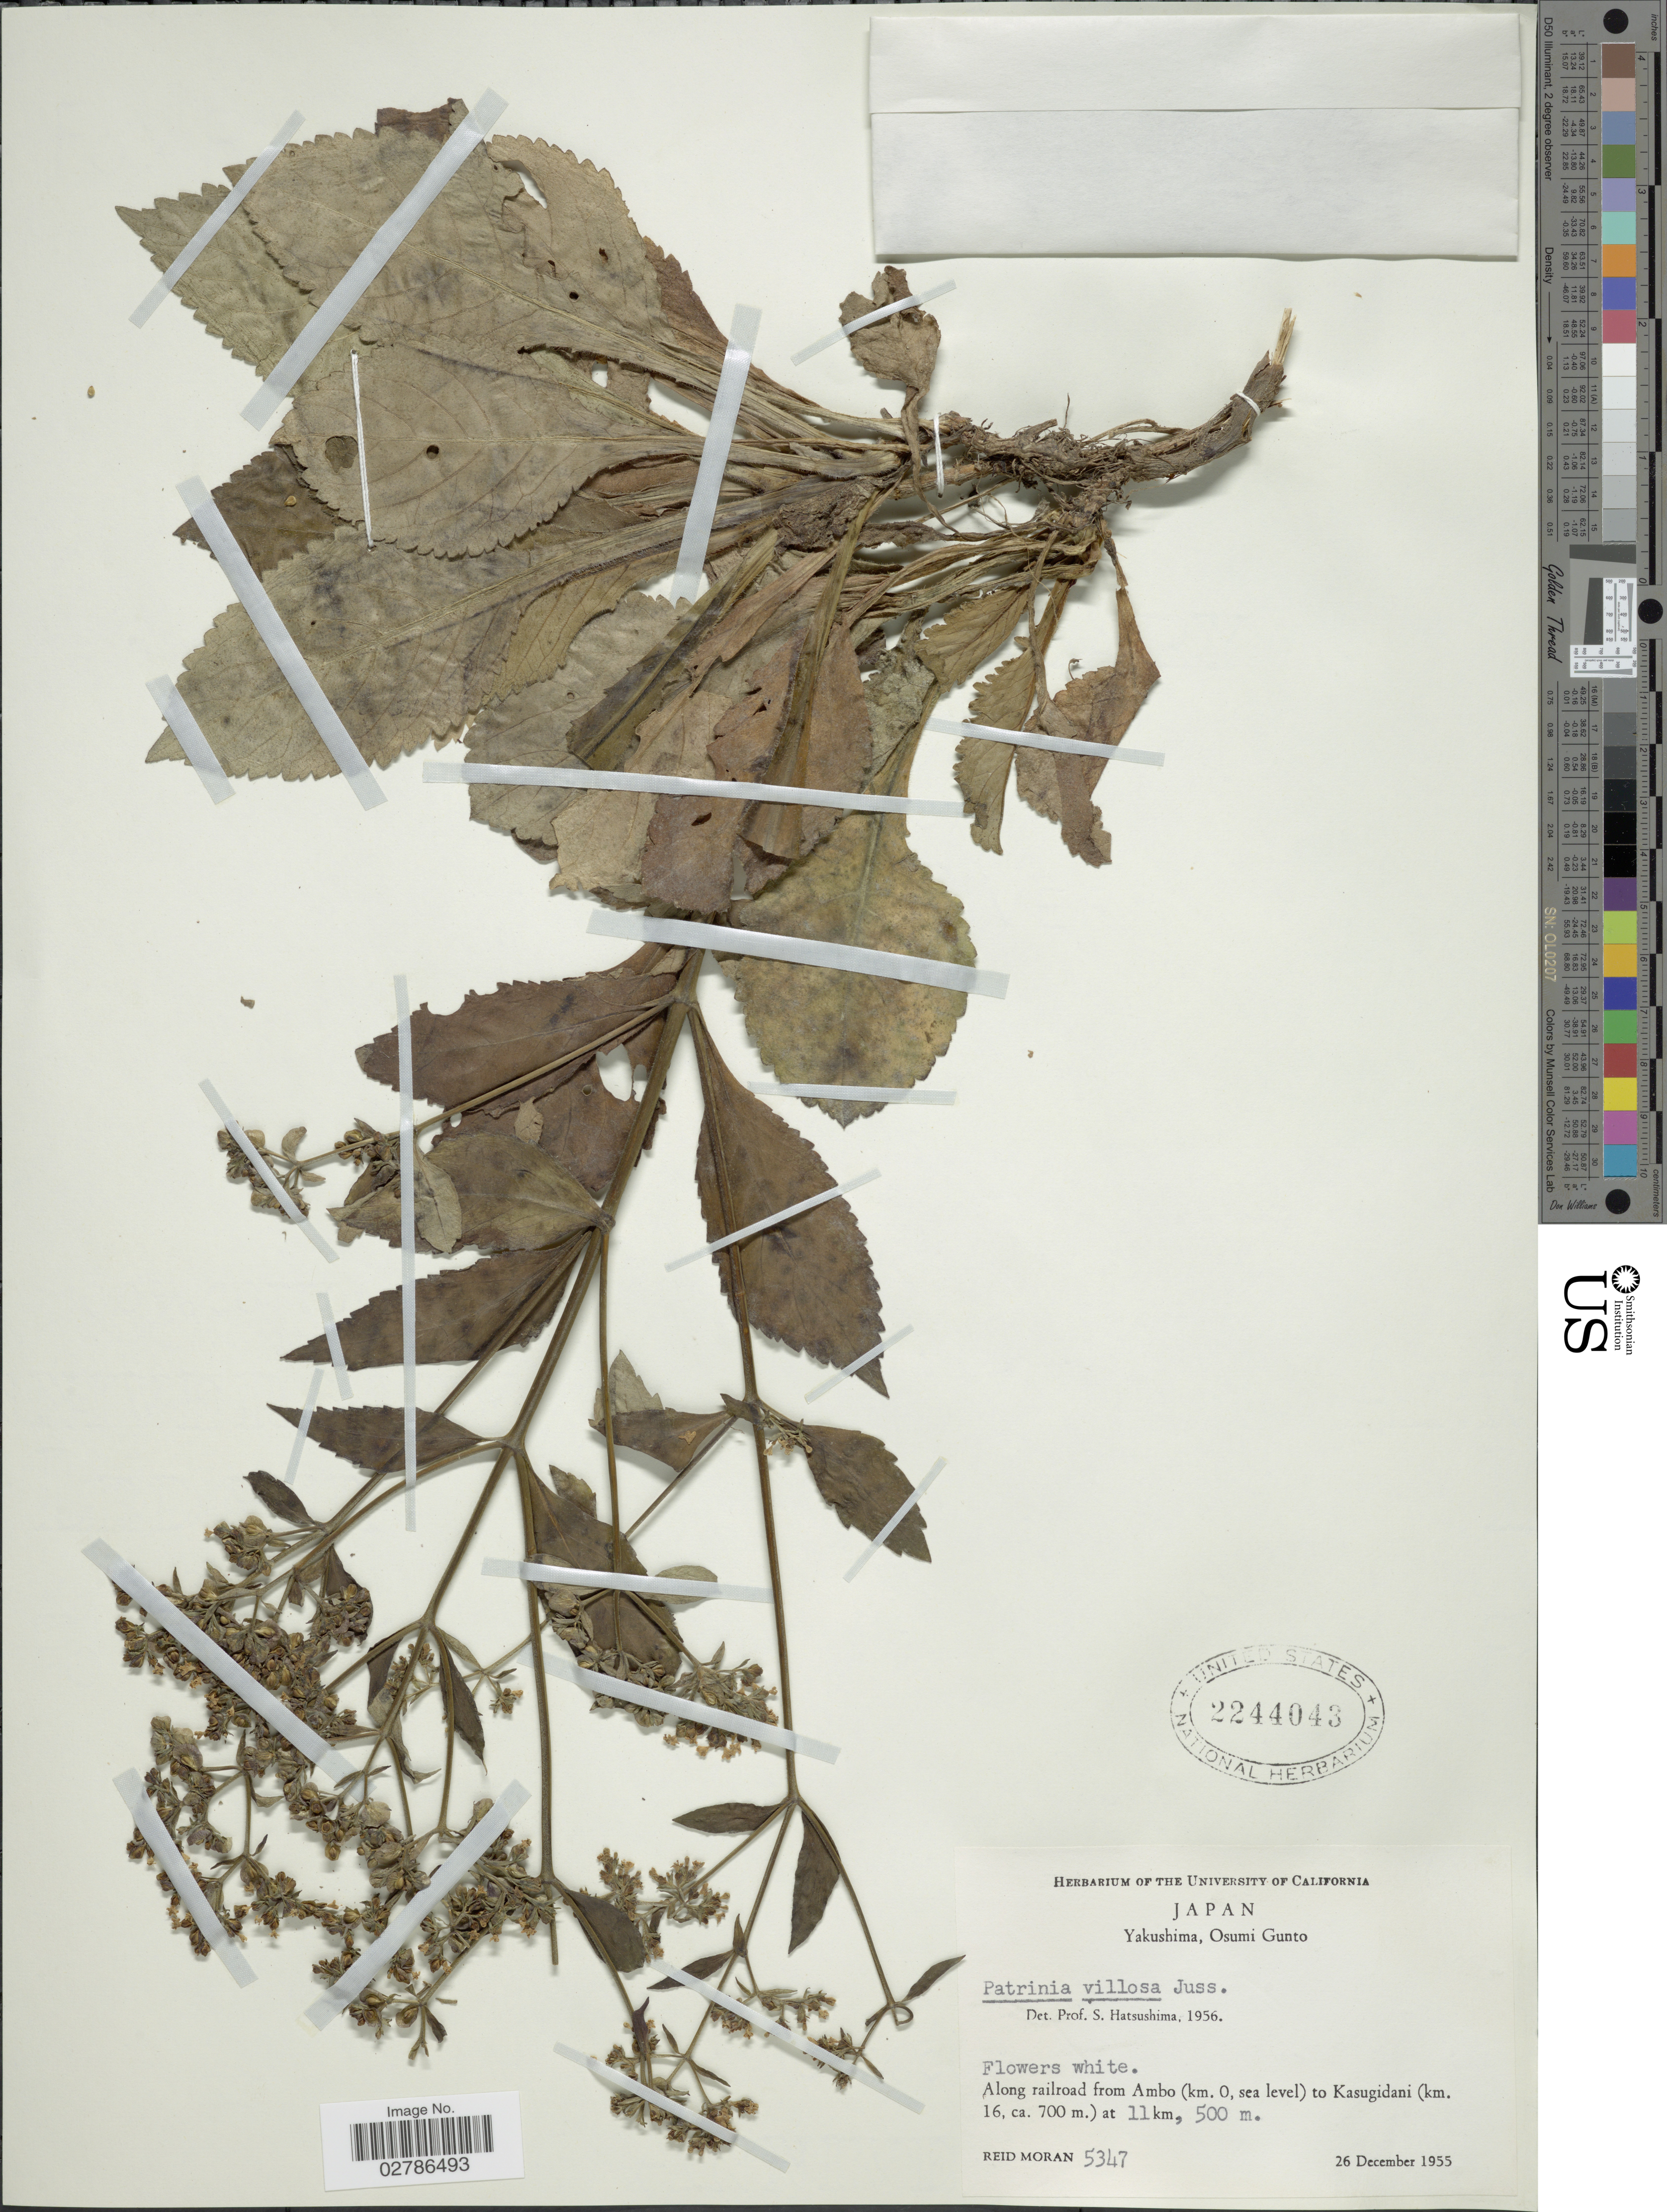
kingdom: Plantae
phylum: Tracheophyta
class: Magnoliopsida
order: Dipsacales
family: Caprifoliaceae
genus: Patrinia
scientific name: Patrinia villosa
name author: (Thunb.) Dufr.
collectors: R. V. Moran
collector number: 5347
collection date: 1955-12-26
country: Japan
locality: Yakushima, Osumi Gunto, Along railroad from Ambo (km. 0, sea level) to Kasugidani (km. 16, ca. 700 m) at 11 km.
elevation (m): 500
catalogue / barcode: US 2244043